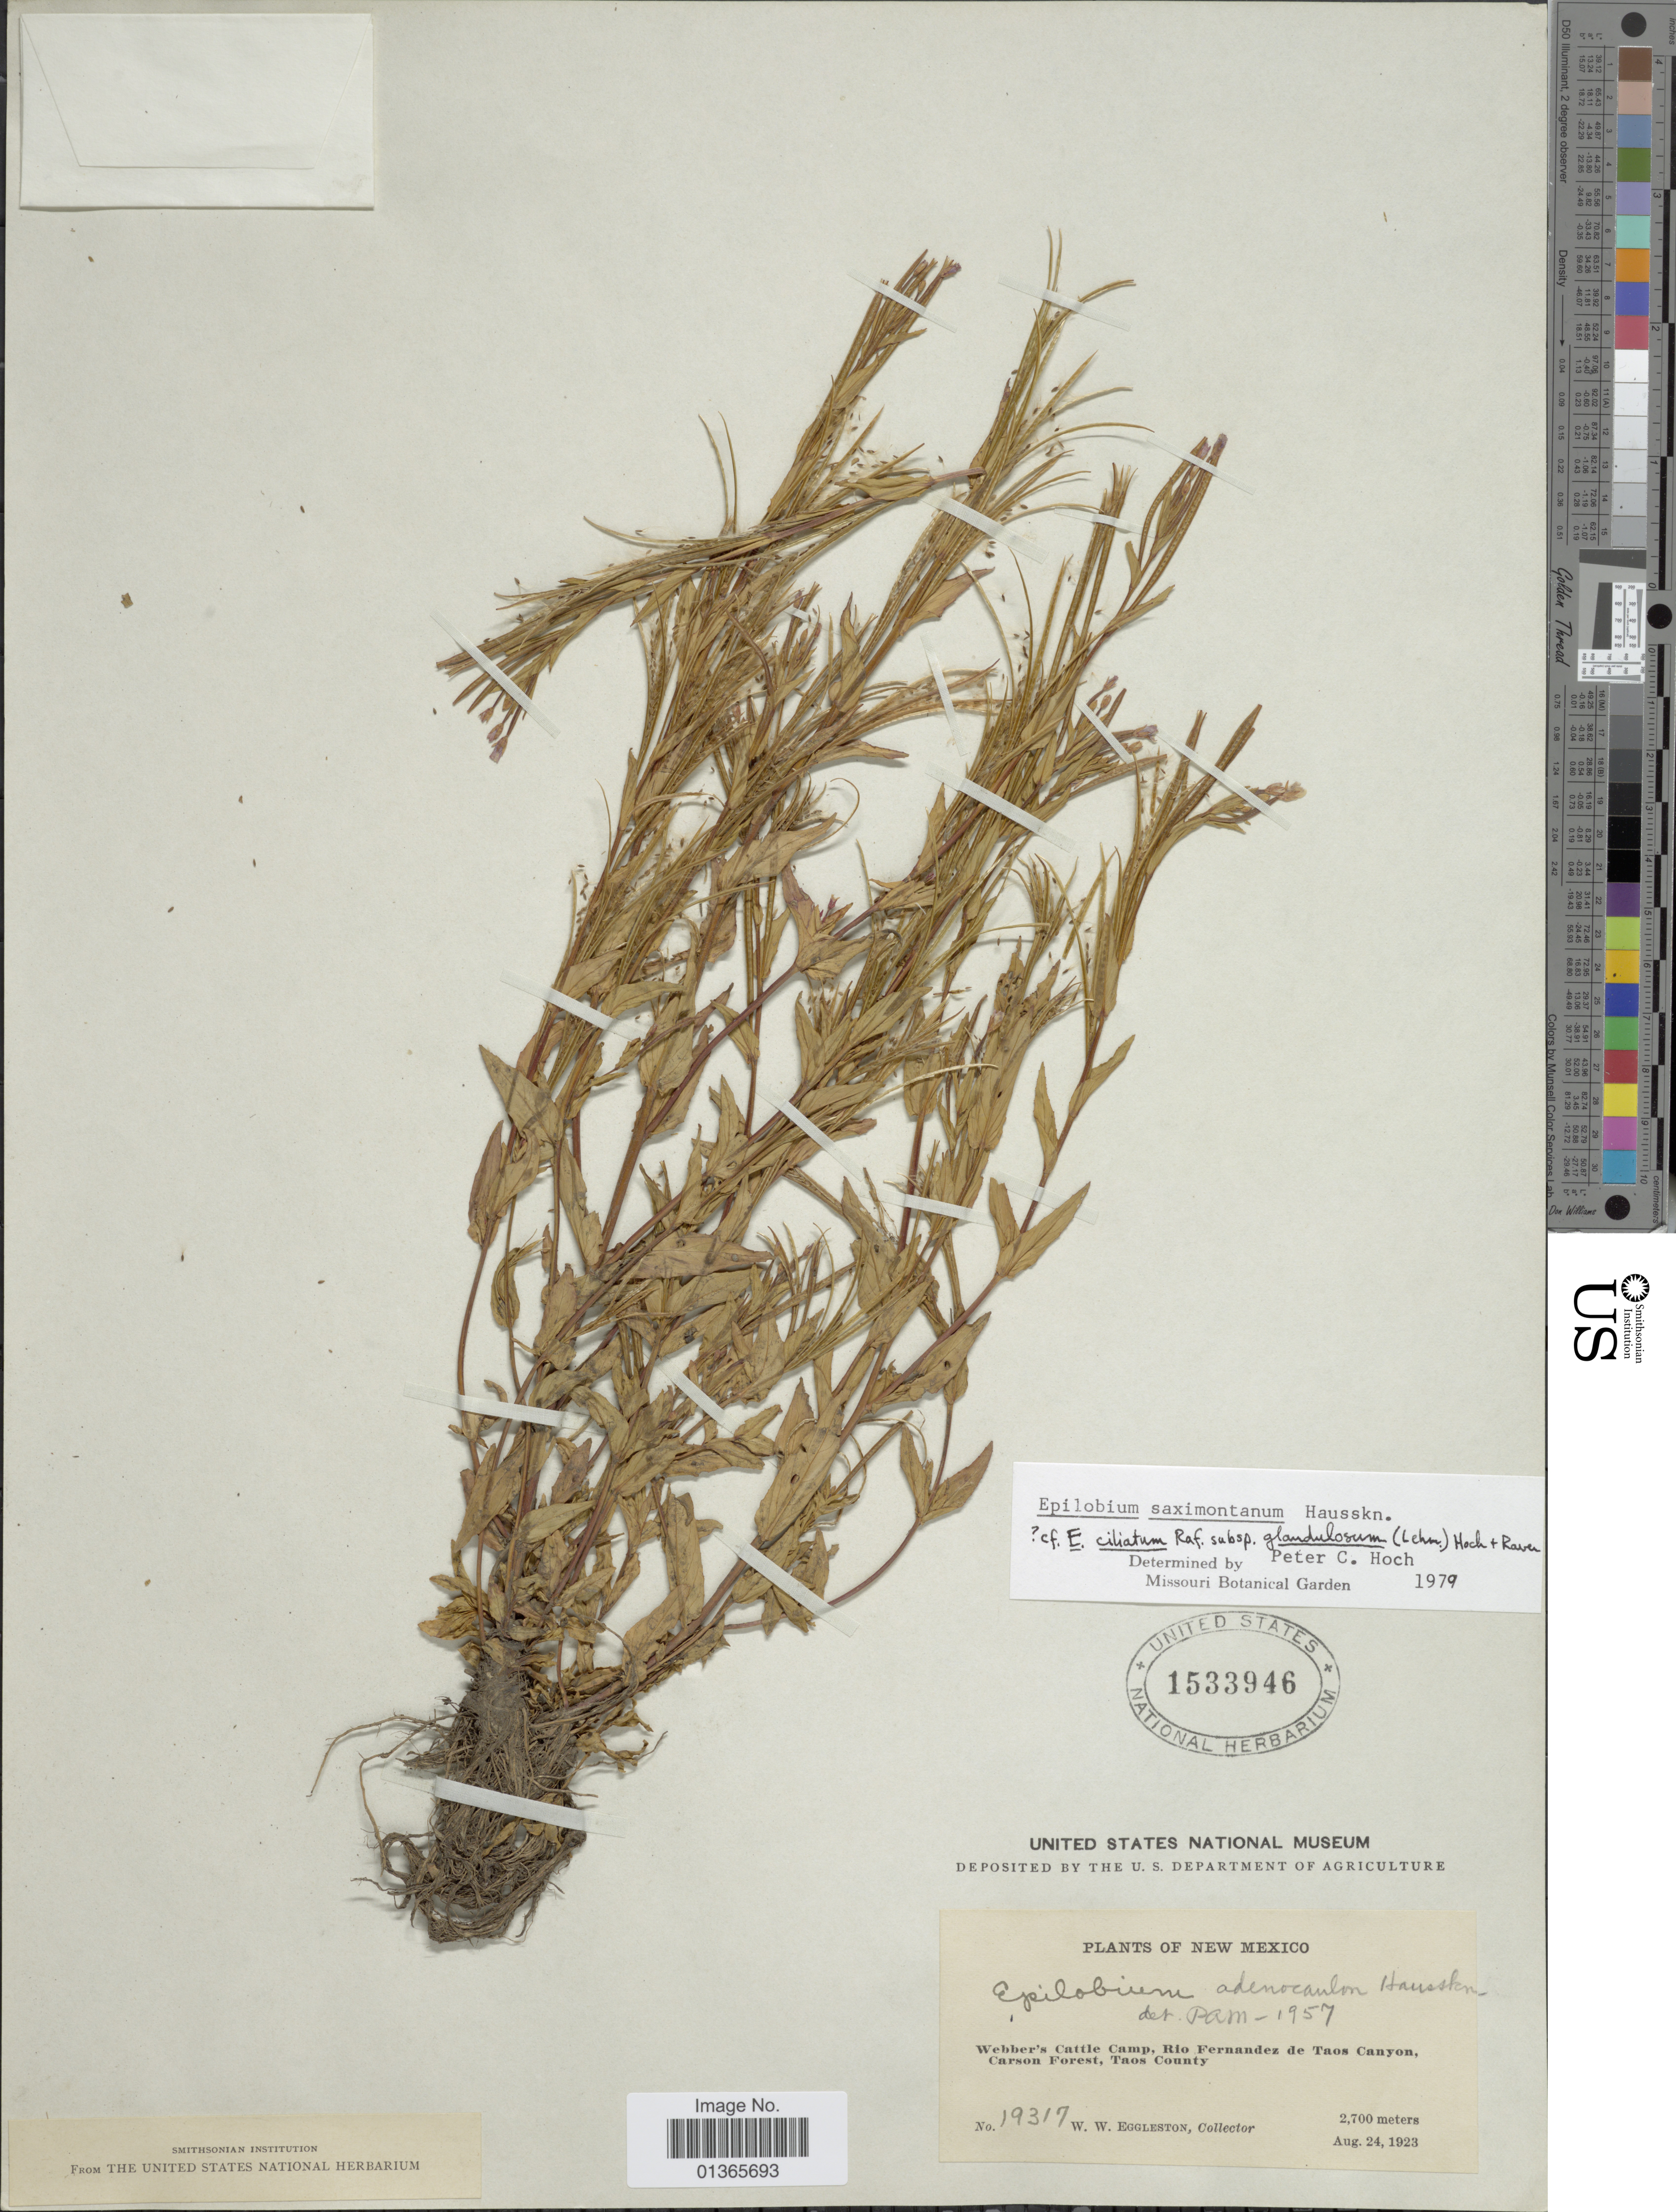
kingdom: Plantae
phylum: Tracheophyta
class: Magnoliopsida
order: Myrtales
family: Onagraceae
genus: Epilobium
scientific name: Epilobium saximontanum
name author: Hausskn.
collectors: W. W. Eggleston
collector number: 19317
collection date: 1923-08-24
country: United States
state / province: New Mexico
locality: Webber's Cattle Camp, Rio Fernandez de Taos Canyon, Carson Forest, Taos County.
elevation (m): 2700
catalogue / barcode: US 1533946